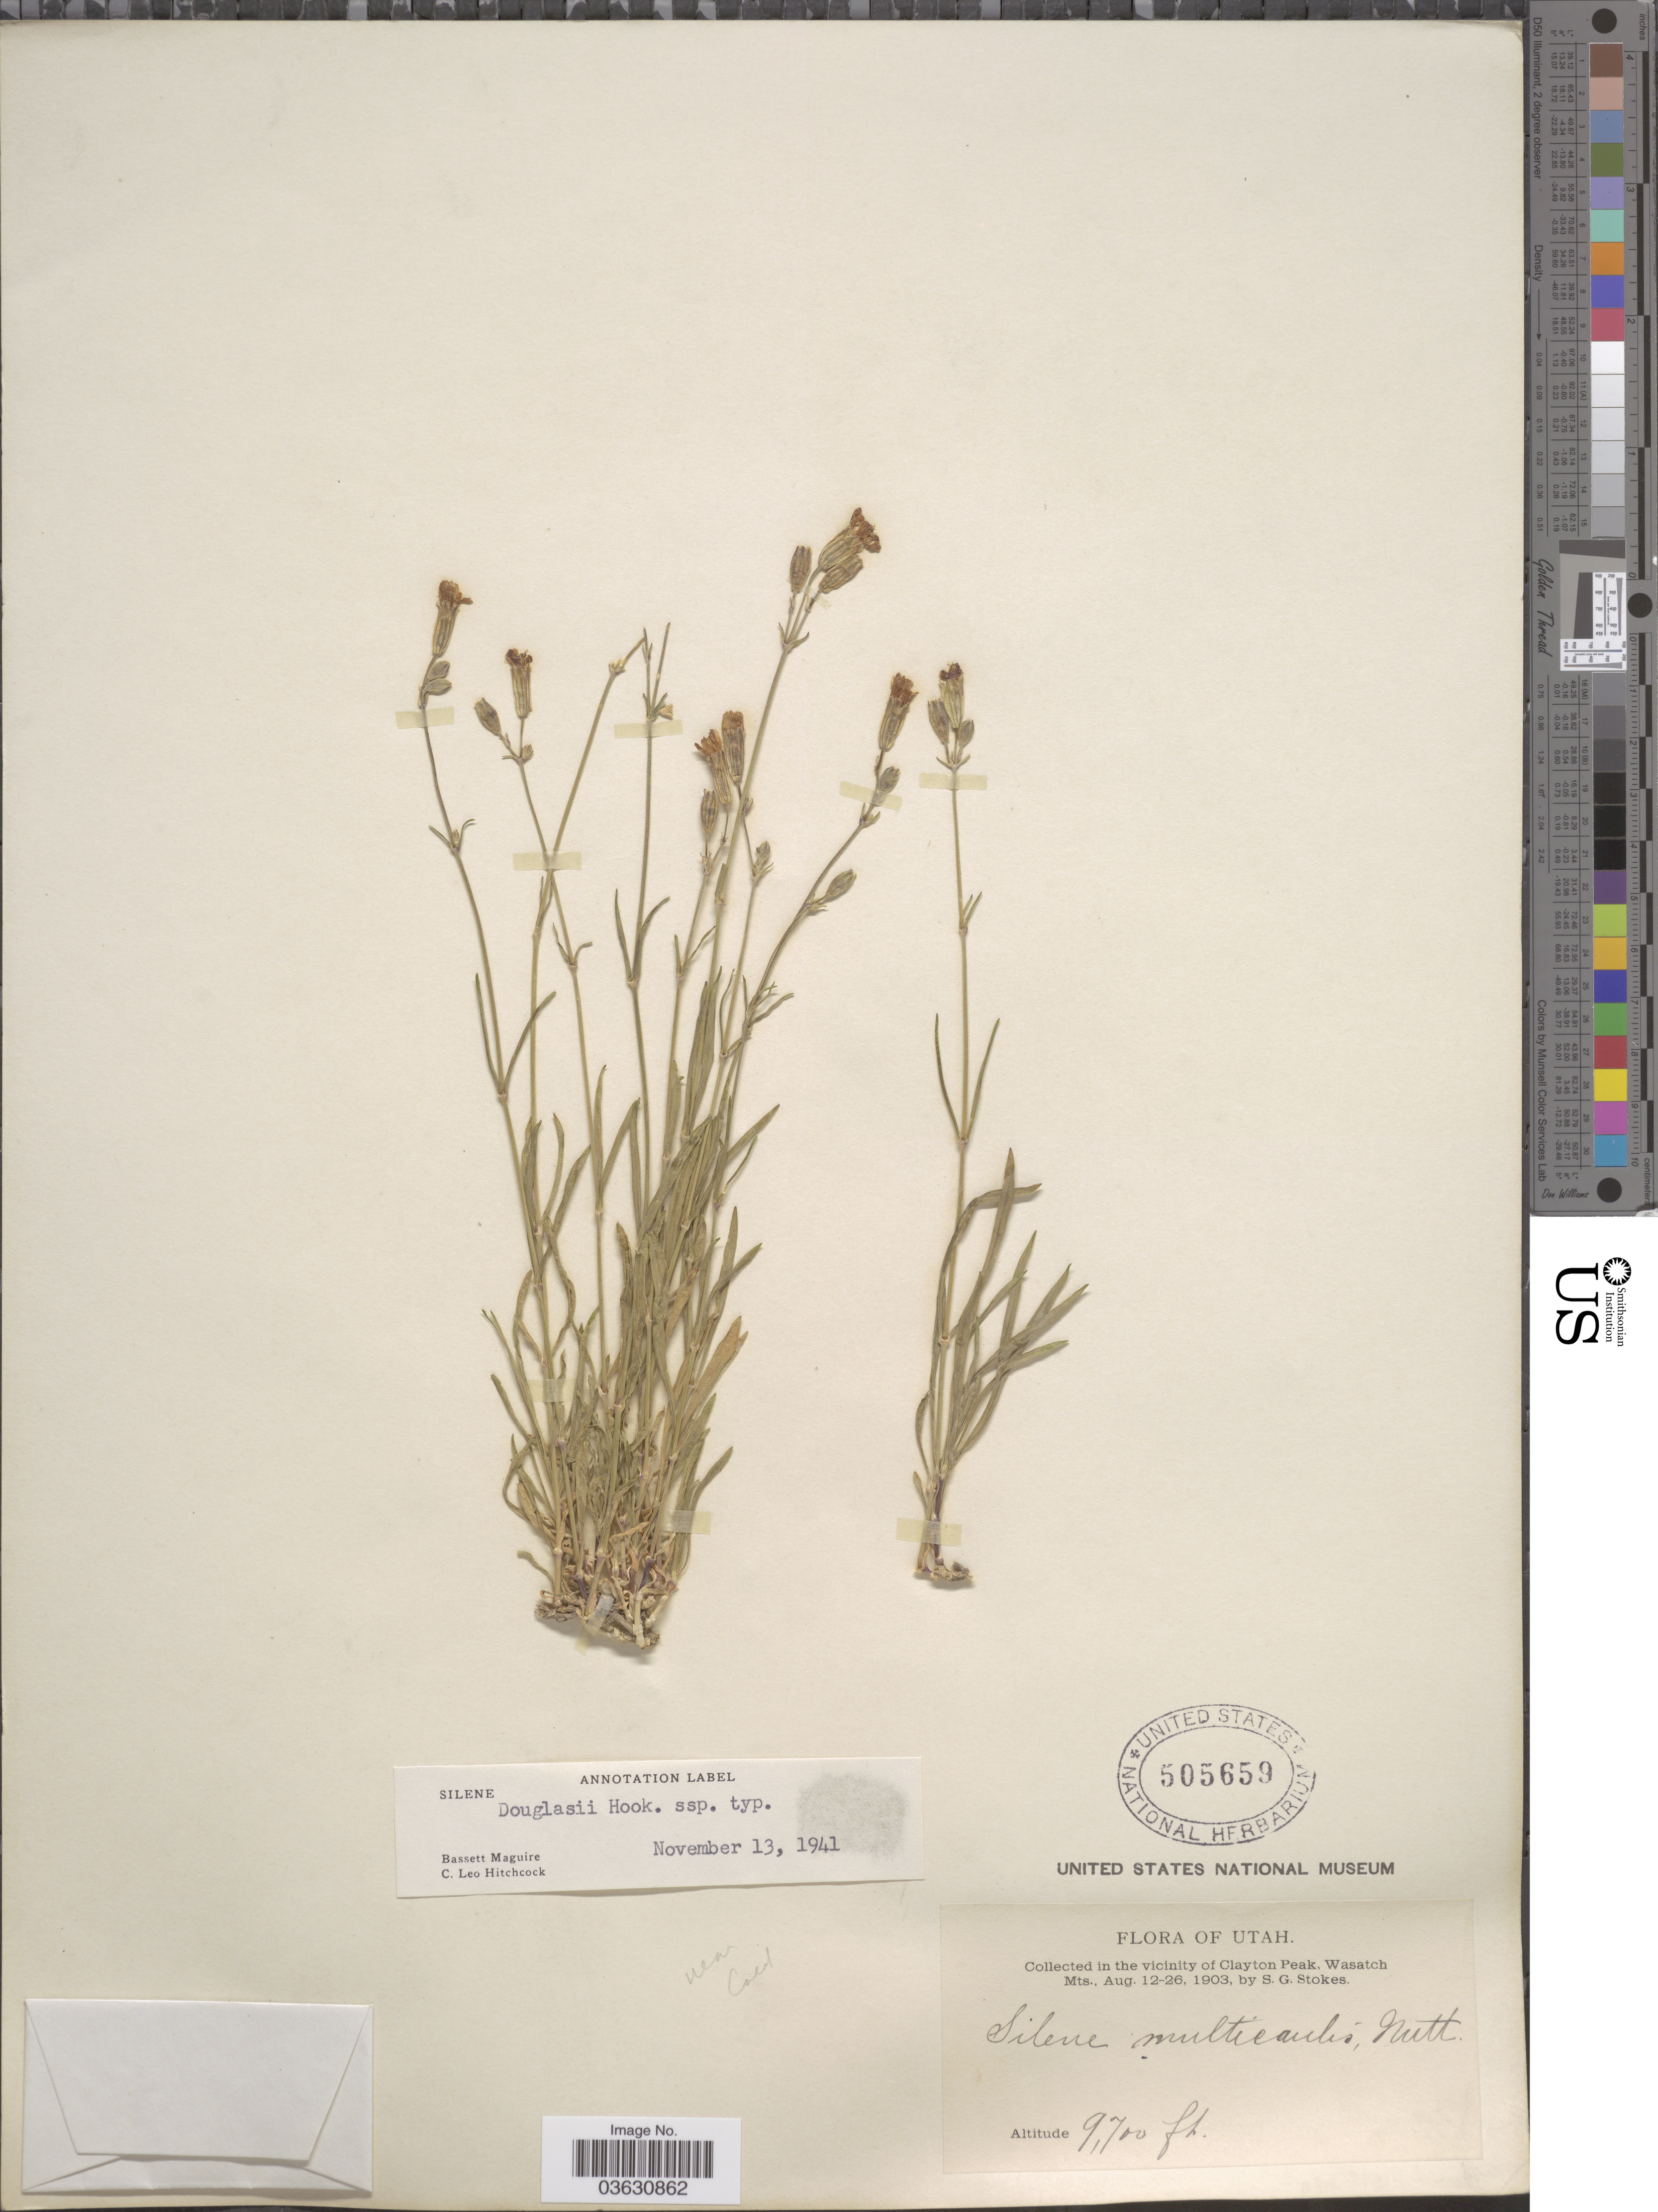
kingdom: Plantae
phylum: Tracheophyta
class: Magnoliopsida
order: Caryophyllales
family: Caryophyllaceae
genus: Silene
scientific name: Silene douglasii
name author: Hook.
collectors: S. G. Stokes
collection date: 1903-08-12/1903-08-26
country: United States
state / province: Utah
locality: In the vicinity of Clayton Peak, Wasatch.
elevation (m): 2957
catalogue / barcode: US 505659